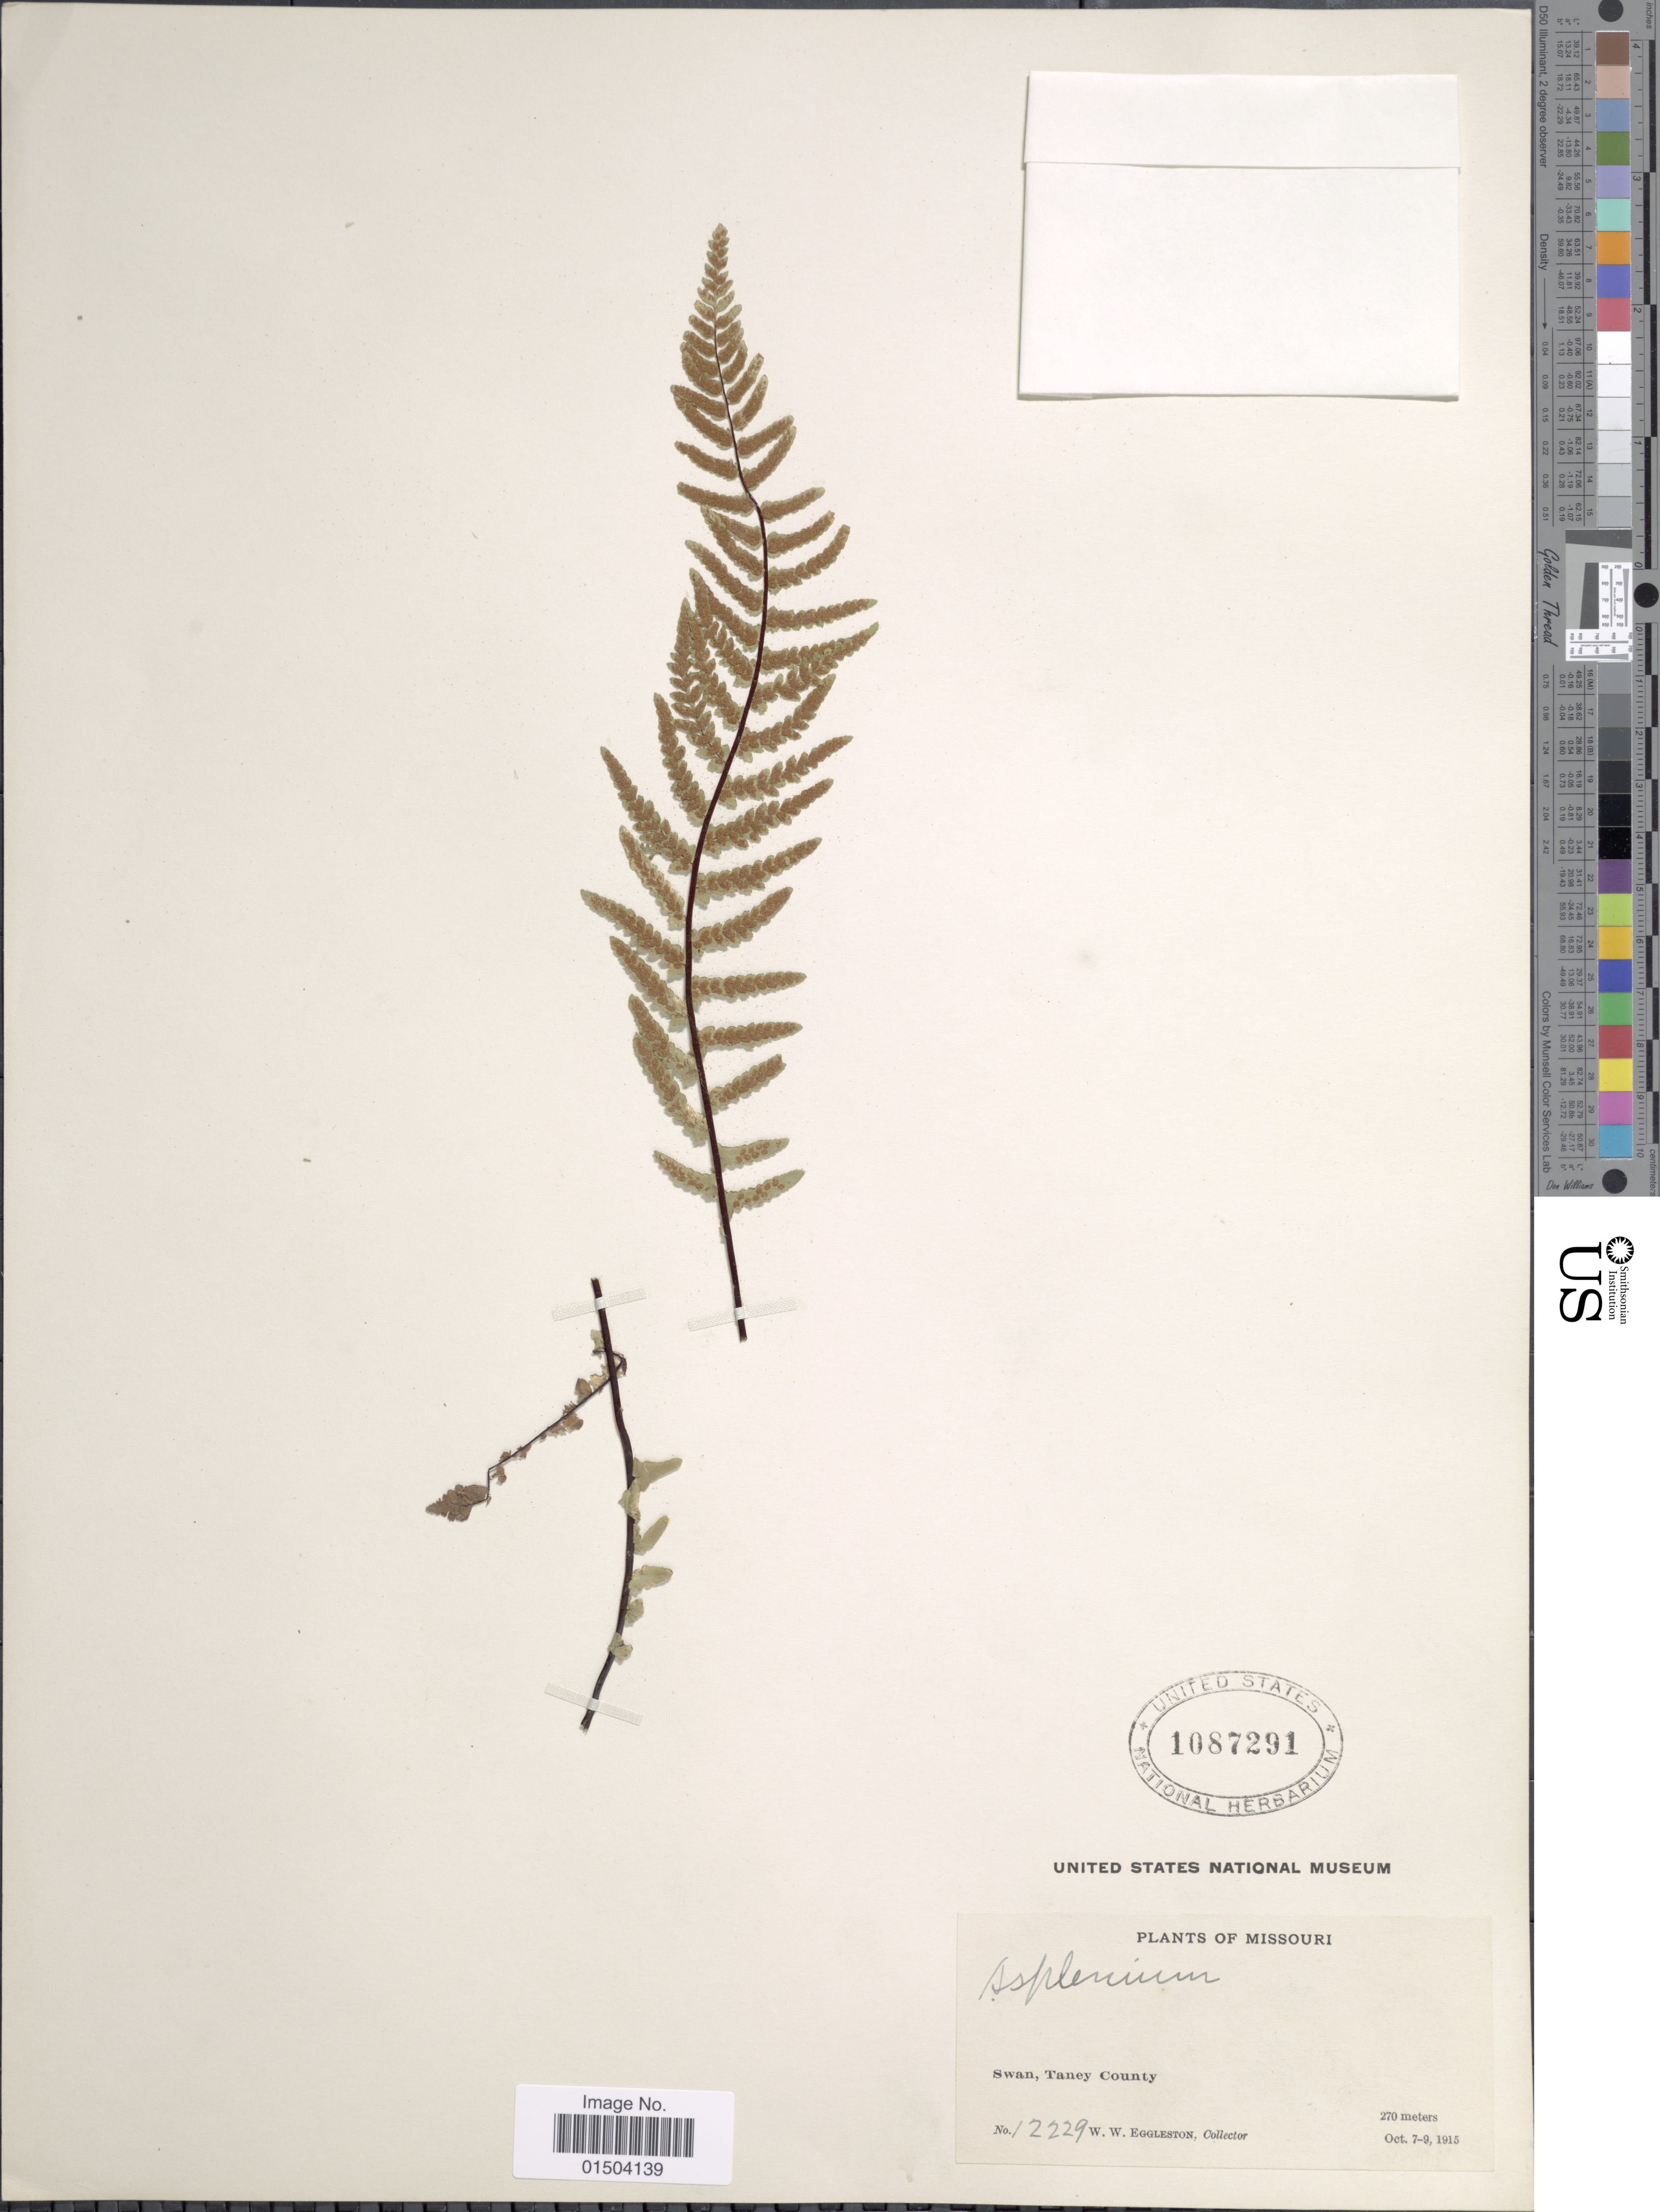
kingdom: Plantae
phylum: Tracheophyta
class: Polypodiopsida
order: Polypodiales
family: Aspleniaceae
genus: Asplenium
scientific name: Asplenium platyneuron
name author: (L.) Britton, Stearns & Poggenb.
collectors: W. W. Eggleston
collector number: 12229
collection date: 1915-10-07/1915-10-09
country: United States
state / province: Missouri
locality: Swan, Taney County.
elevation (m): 270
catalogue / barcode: US 1087291